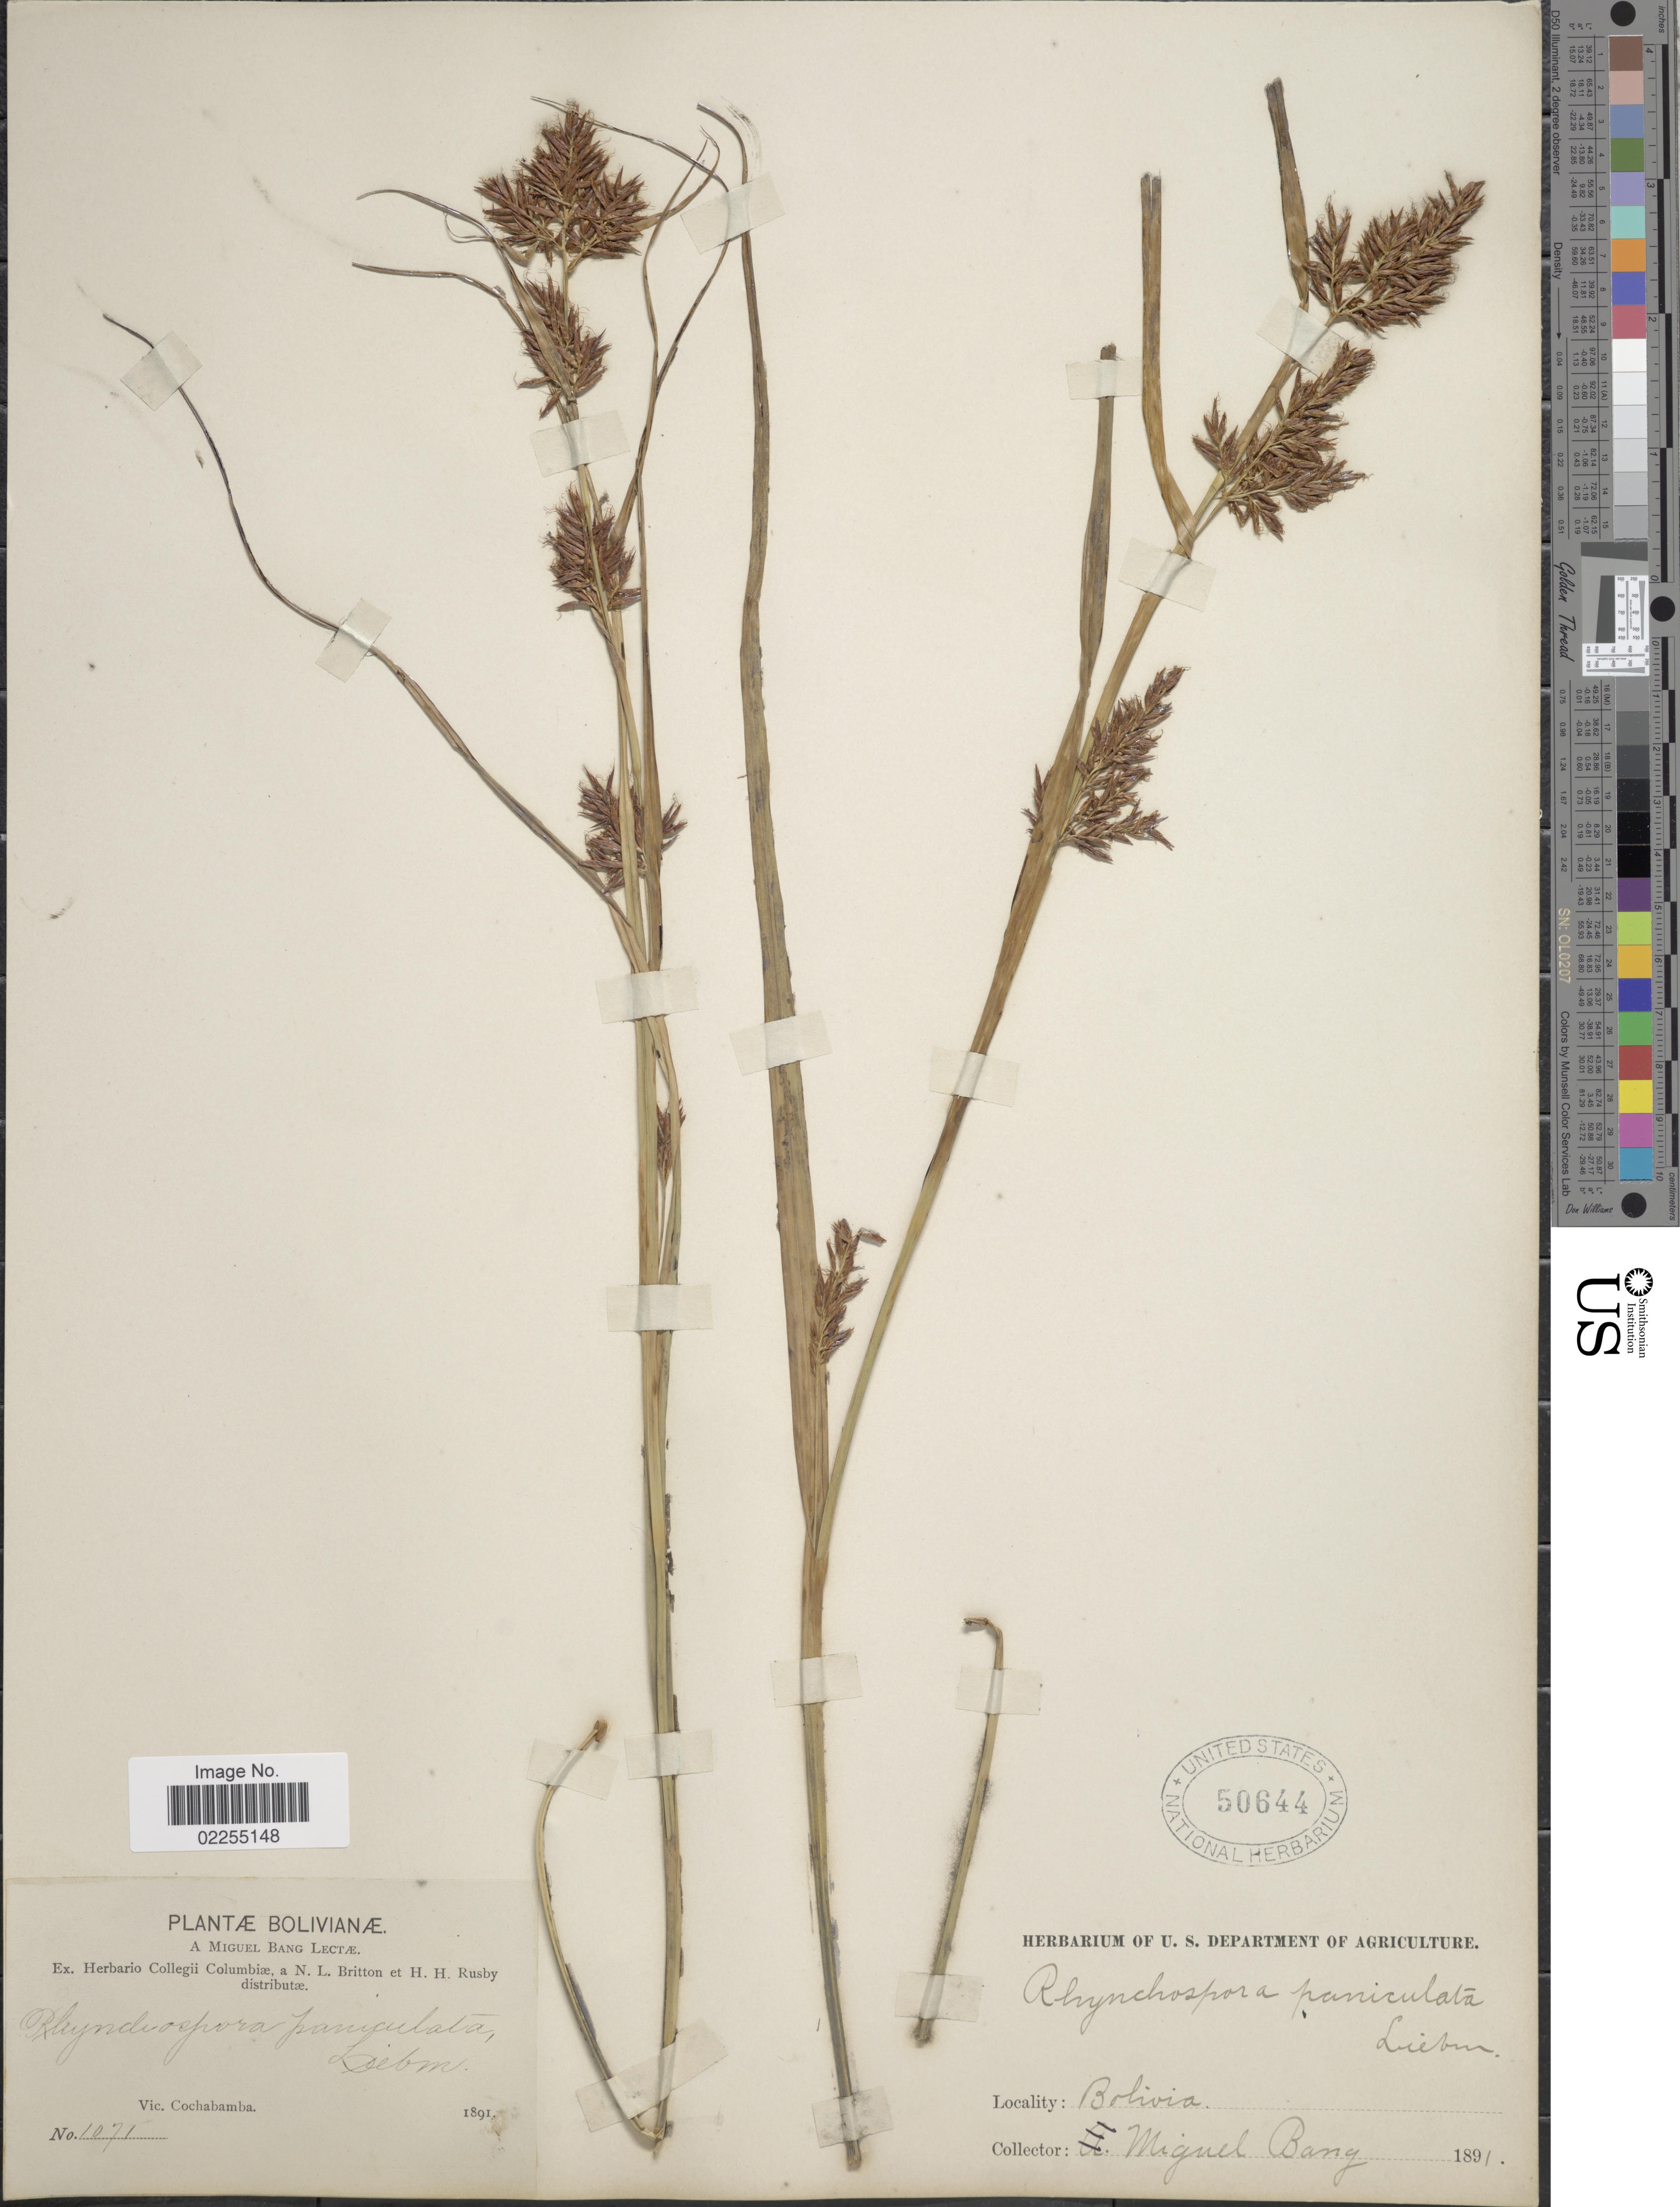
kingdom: Plantae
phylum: Tracheophyta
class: Liliopsida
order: Poales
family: Cyperaceae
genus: Rhynchospora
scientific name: Rhynchospora macrochaeta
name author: Steud. ex Boeckeler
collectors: M. Bang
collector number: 1071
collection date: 1891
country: Bolivia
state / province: Cochabamba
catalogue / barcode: US 50644